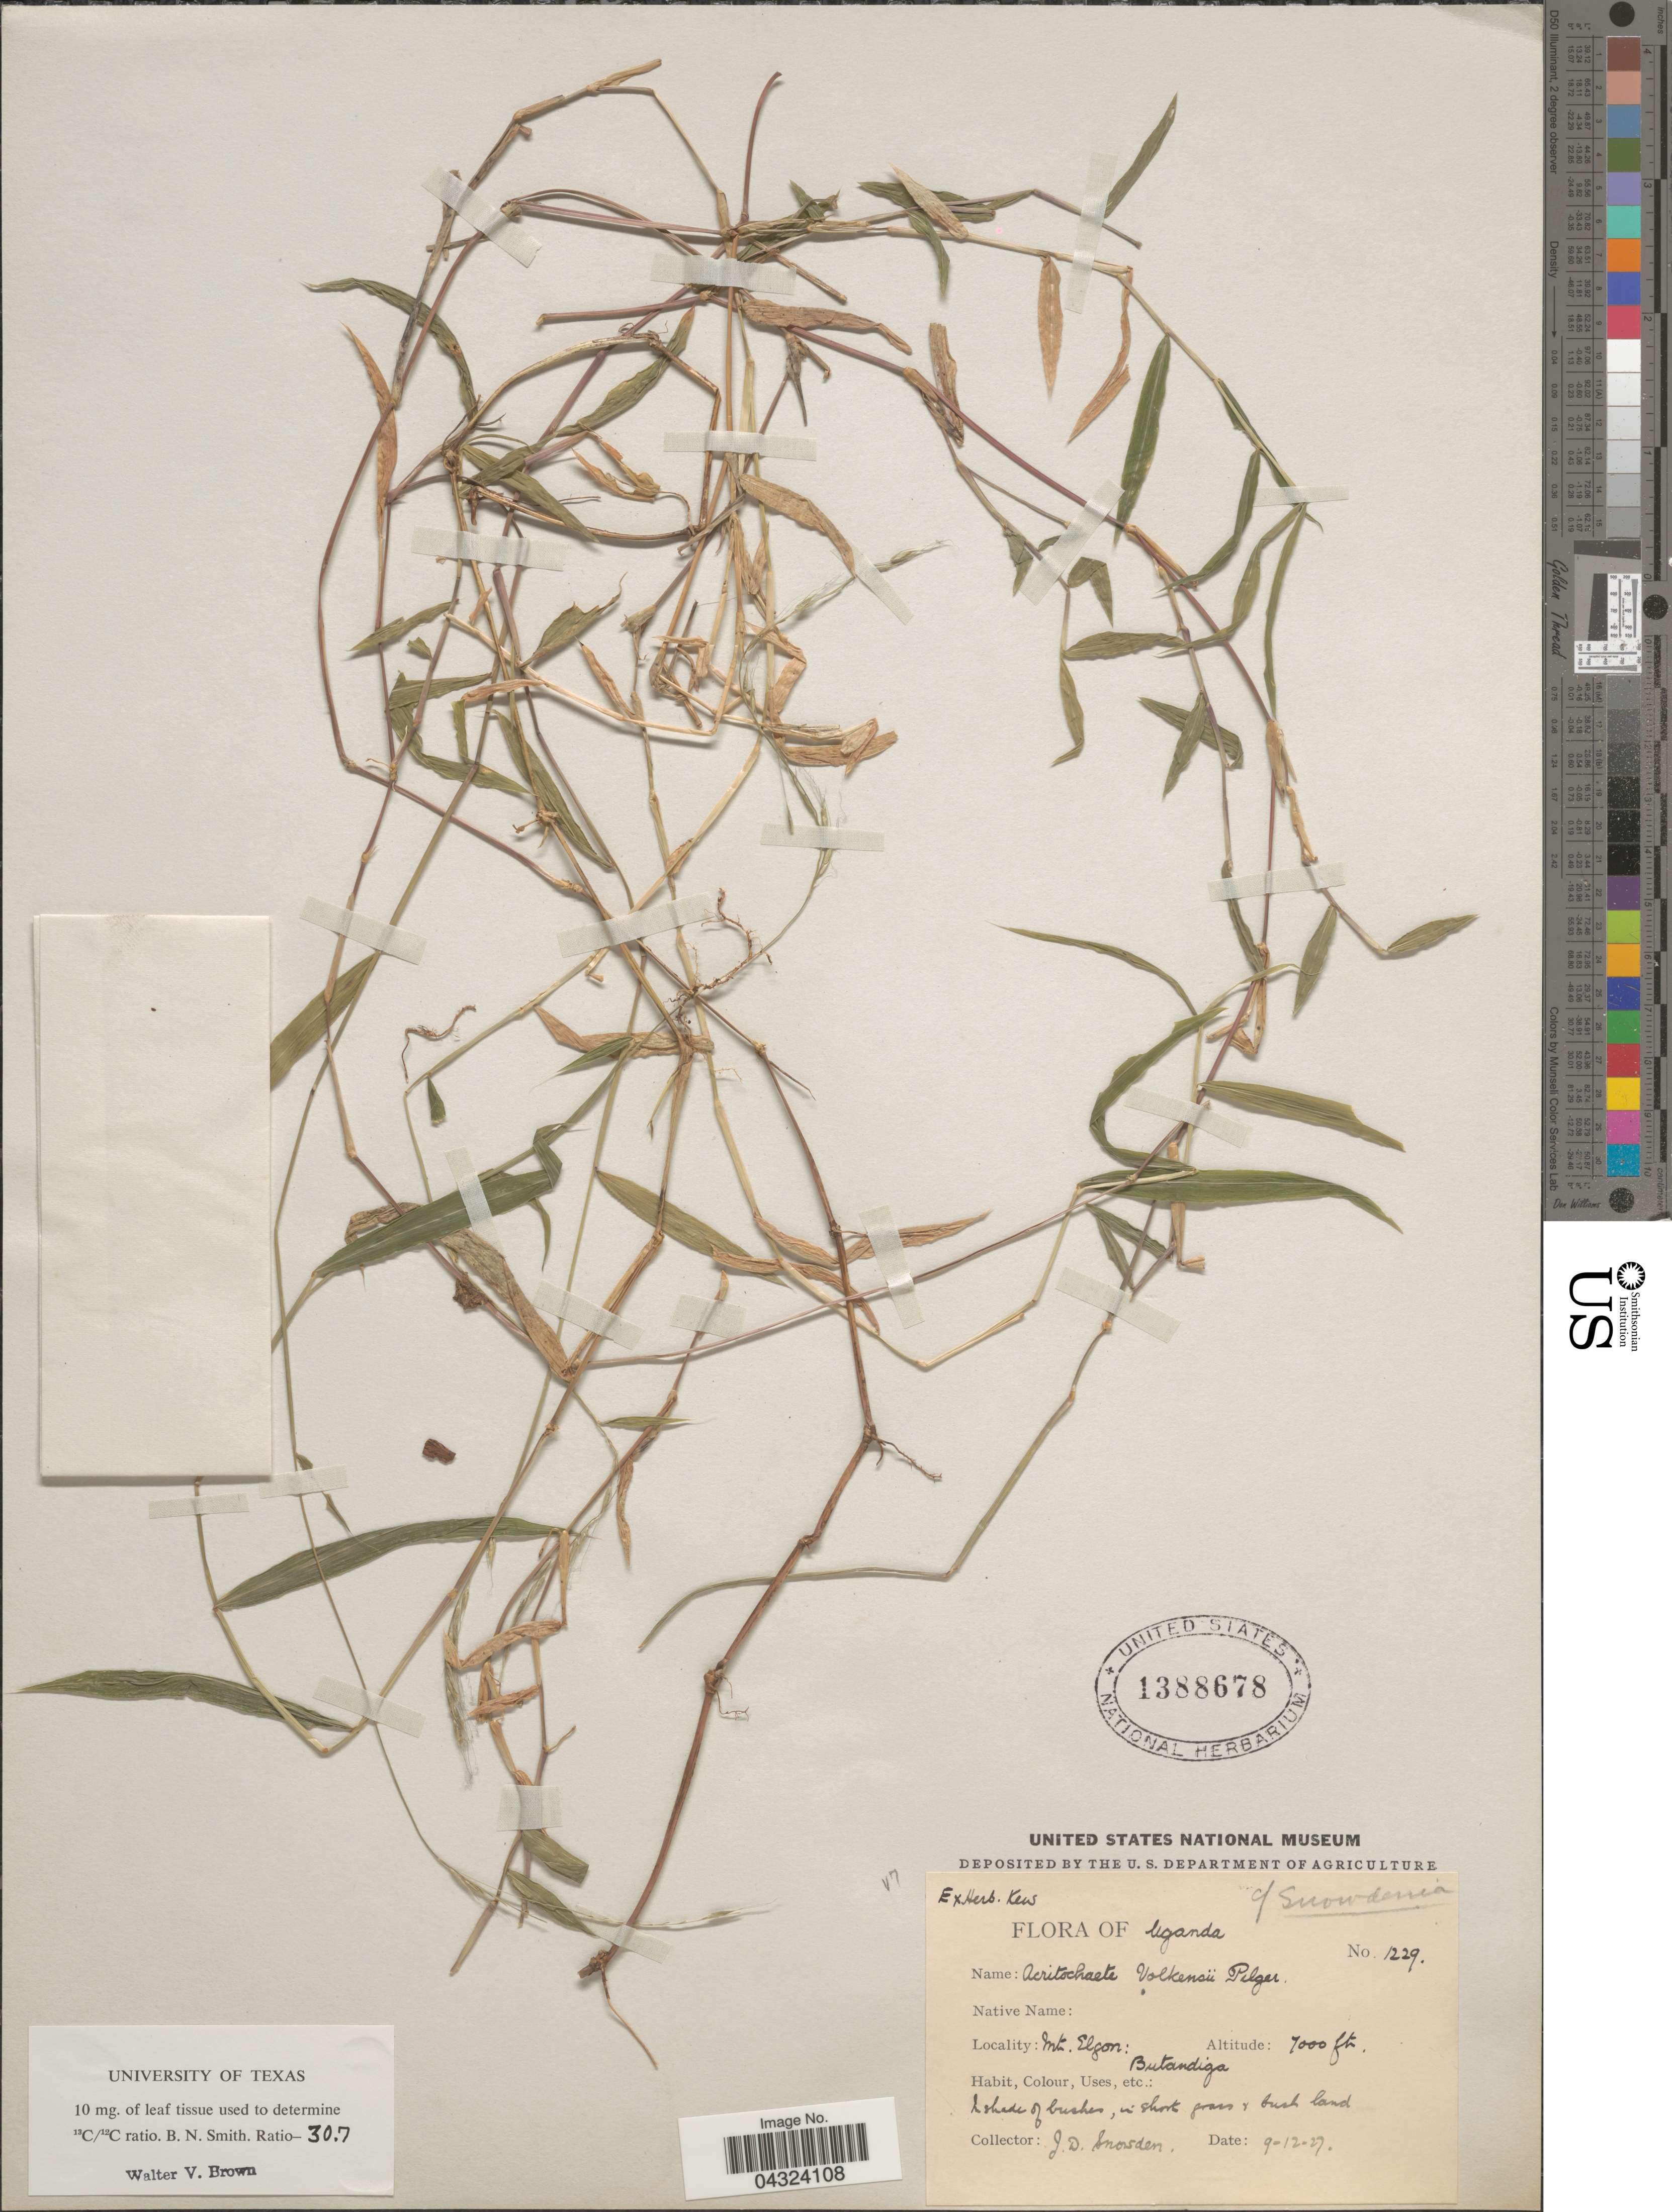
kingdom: Plantae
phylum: Tracheophyta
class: Liliopsida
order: Poales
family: Poaceae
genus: Cenchrus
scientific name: Cenchrus sp.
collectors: J. Snowden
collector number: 1229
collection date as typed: Transcribed d/m/y: 9/12/27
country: Uganda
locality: Mt. Elgon: Butandiga.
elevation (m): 2134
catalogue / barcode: US 1388678